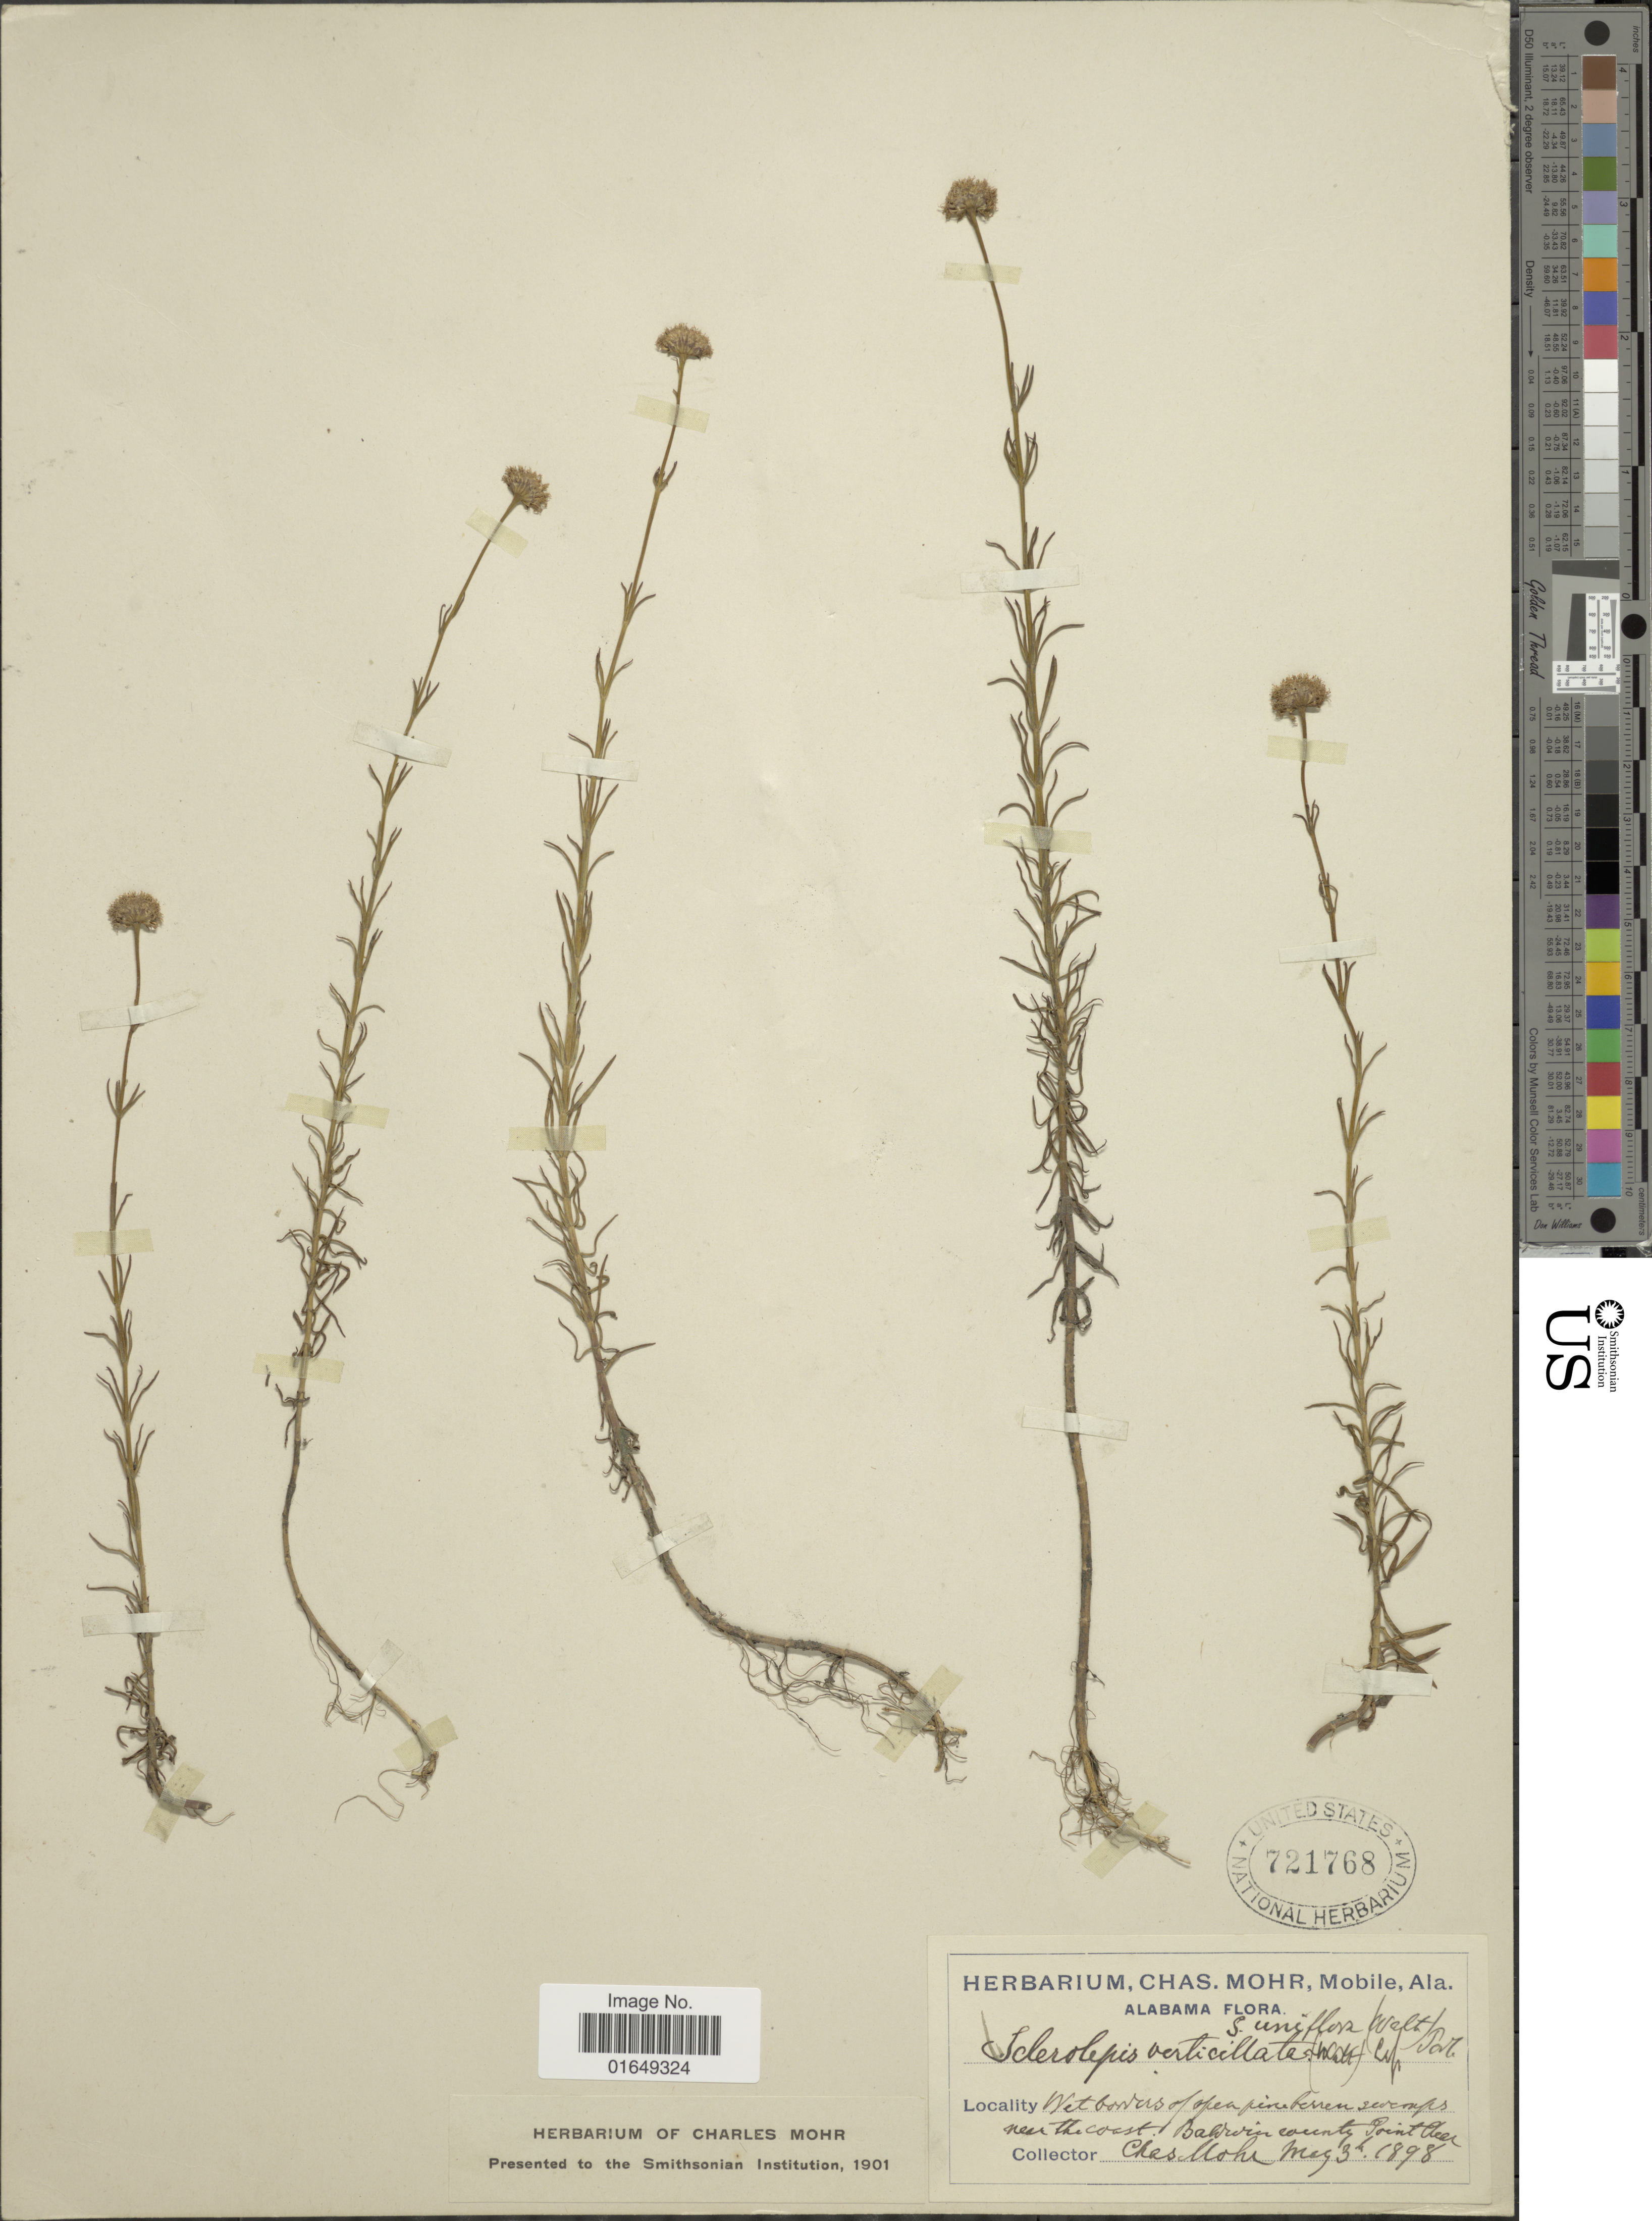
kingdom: Plantae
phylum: Tracheophyta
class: Magnoliopsida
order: Asterales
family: Asteraceae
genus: Sclerolepis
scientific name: Sclerolepis uniflora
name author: (Walter) Britton et al.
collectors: Mohr, C. T. (herbarium)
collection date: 1898-05-03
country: United States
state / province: Alabama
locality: Wet borders of open pine barren swamps, near the coast. Baldwin County Point Clear.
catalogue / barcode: US 721768